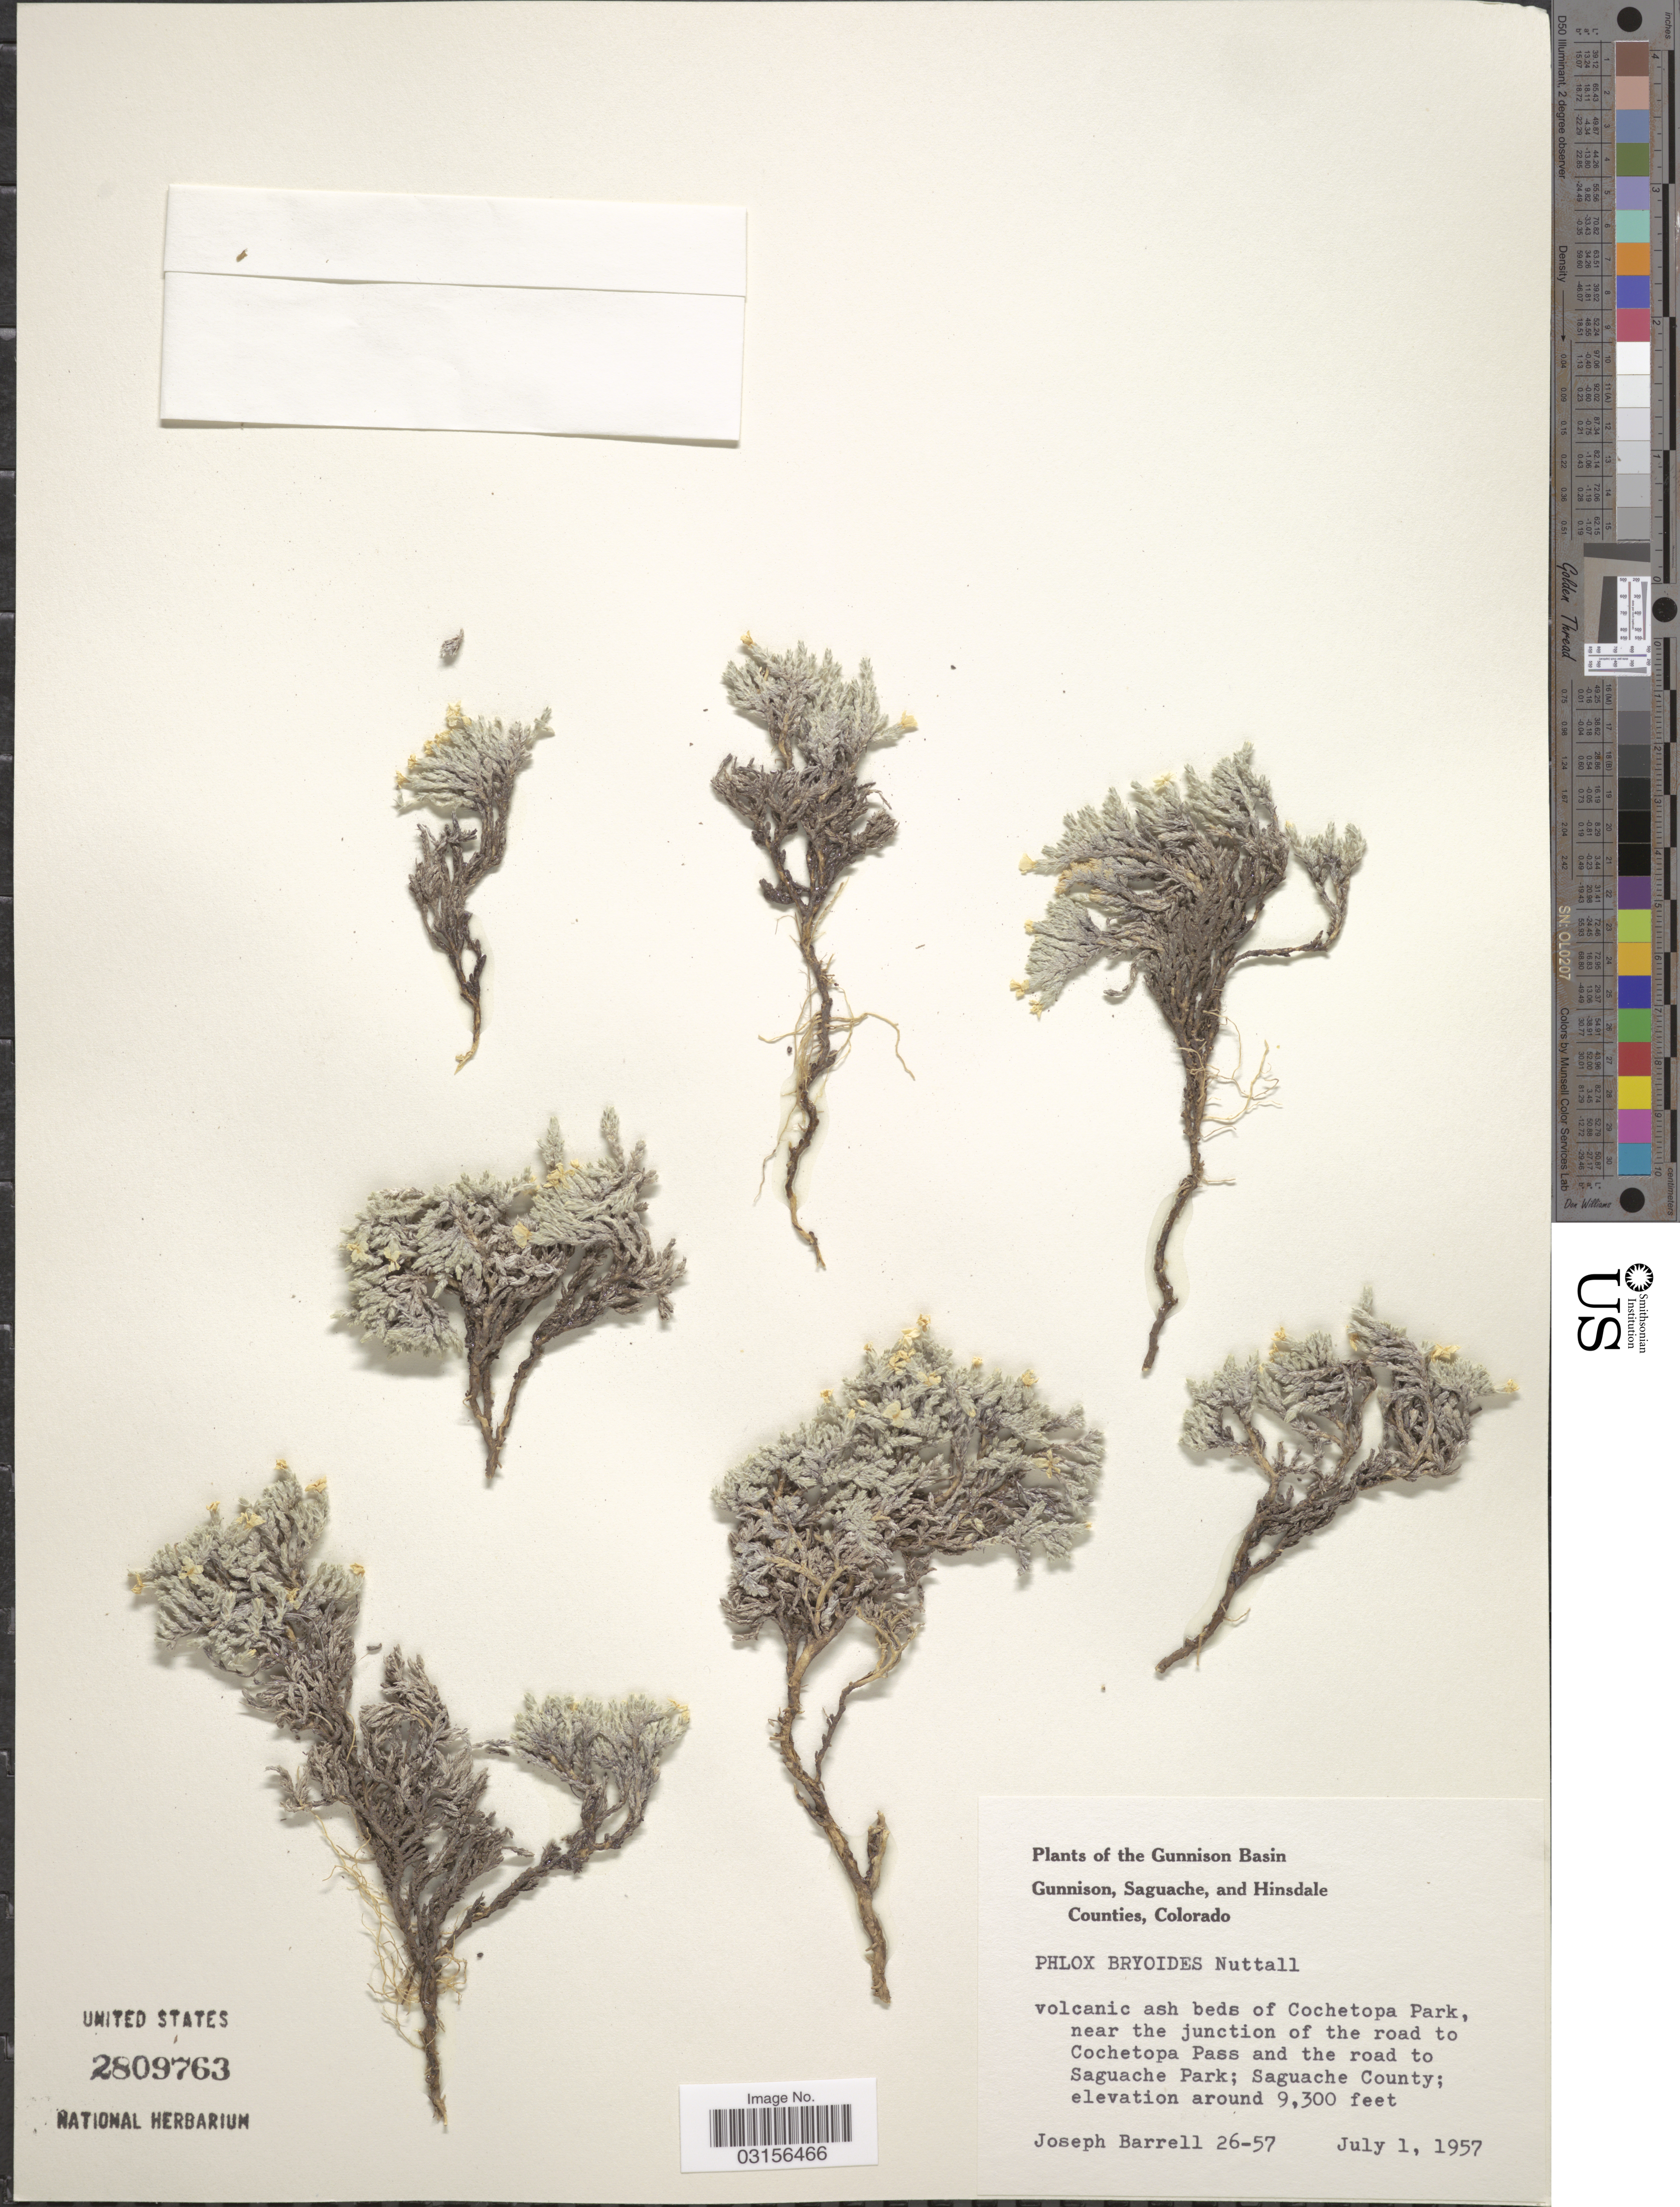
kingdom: Plantae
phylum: Tracheophyta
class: Magnoliopsida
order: Ericales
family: Polemoniaceae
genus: Phlox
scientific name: Phlox hoodii subsp. muscoides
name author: (Nutt.) Wherry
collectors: J. Barrell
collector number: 26-57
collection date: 1957-07-01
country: United States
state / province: Colorado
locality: The Gunnison Basin. Volcanic ash beds of Cochetopa Park, near the junction of the road to Cochetopa Pass and the road to Saguache Park; Saguache County.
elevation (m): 2835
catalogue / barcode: US 2809763